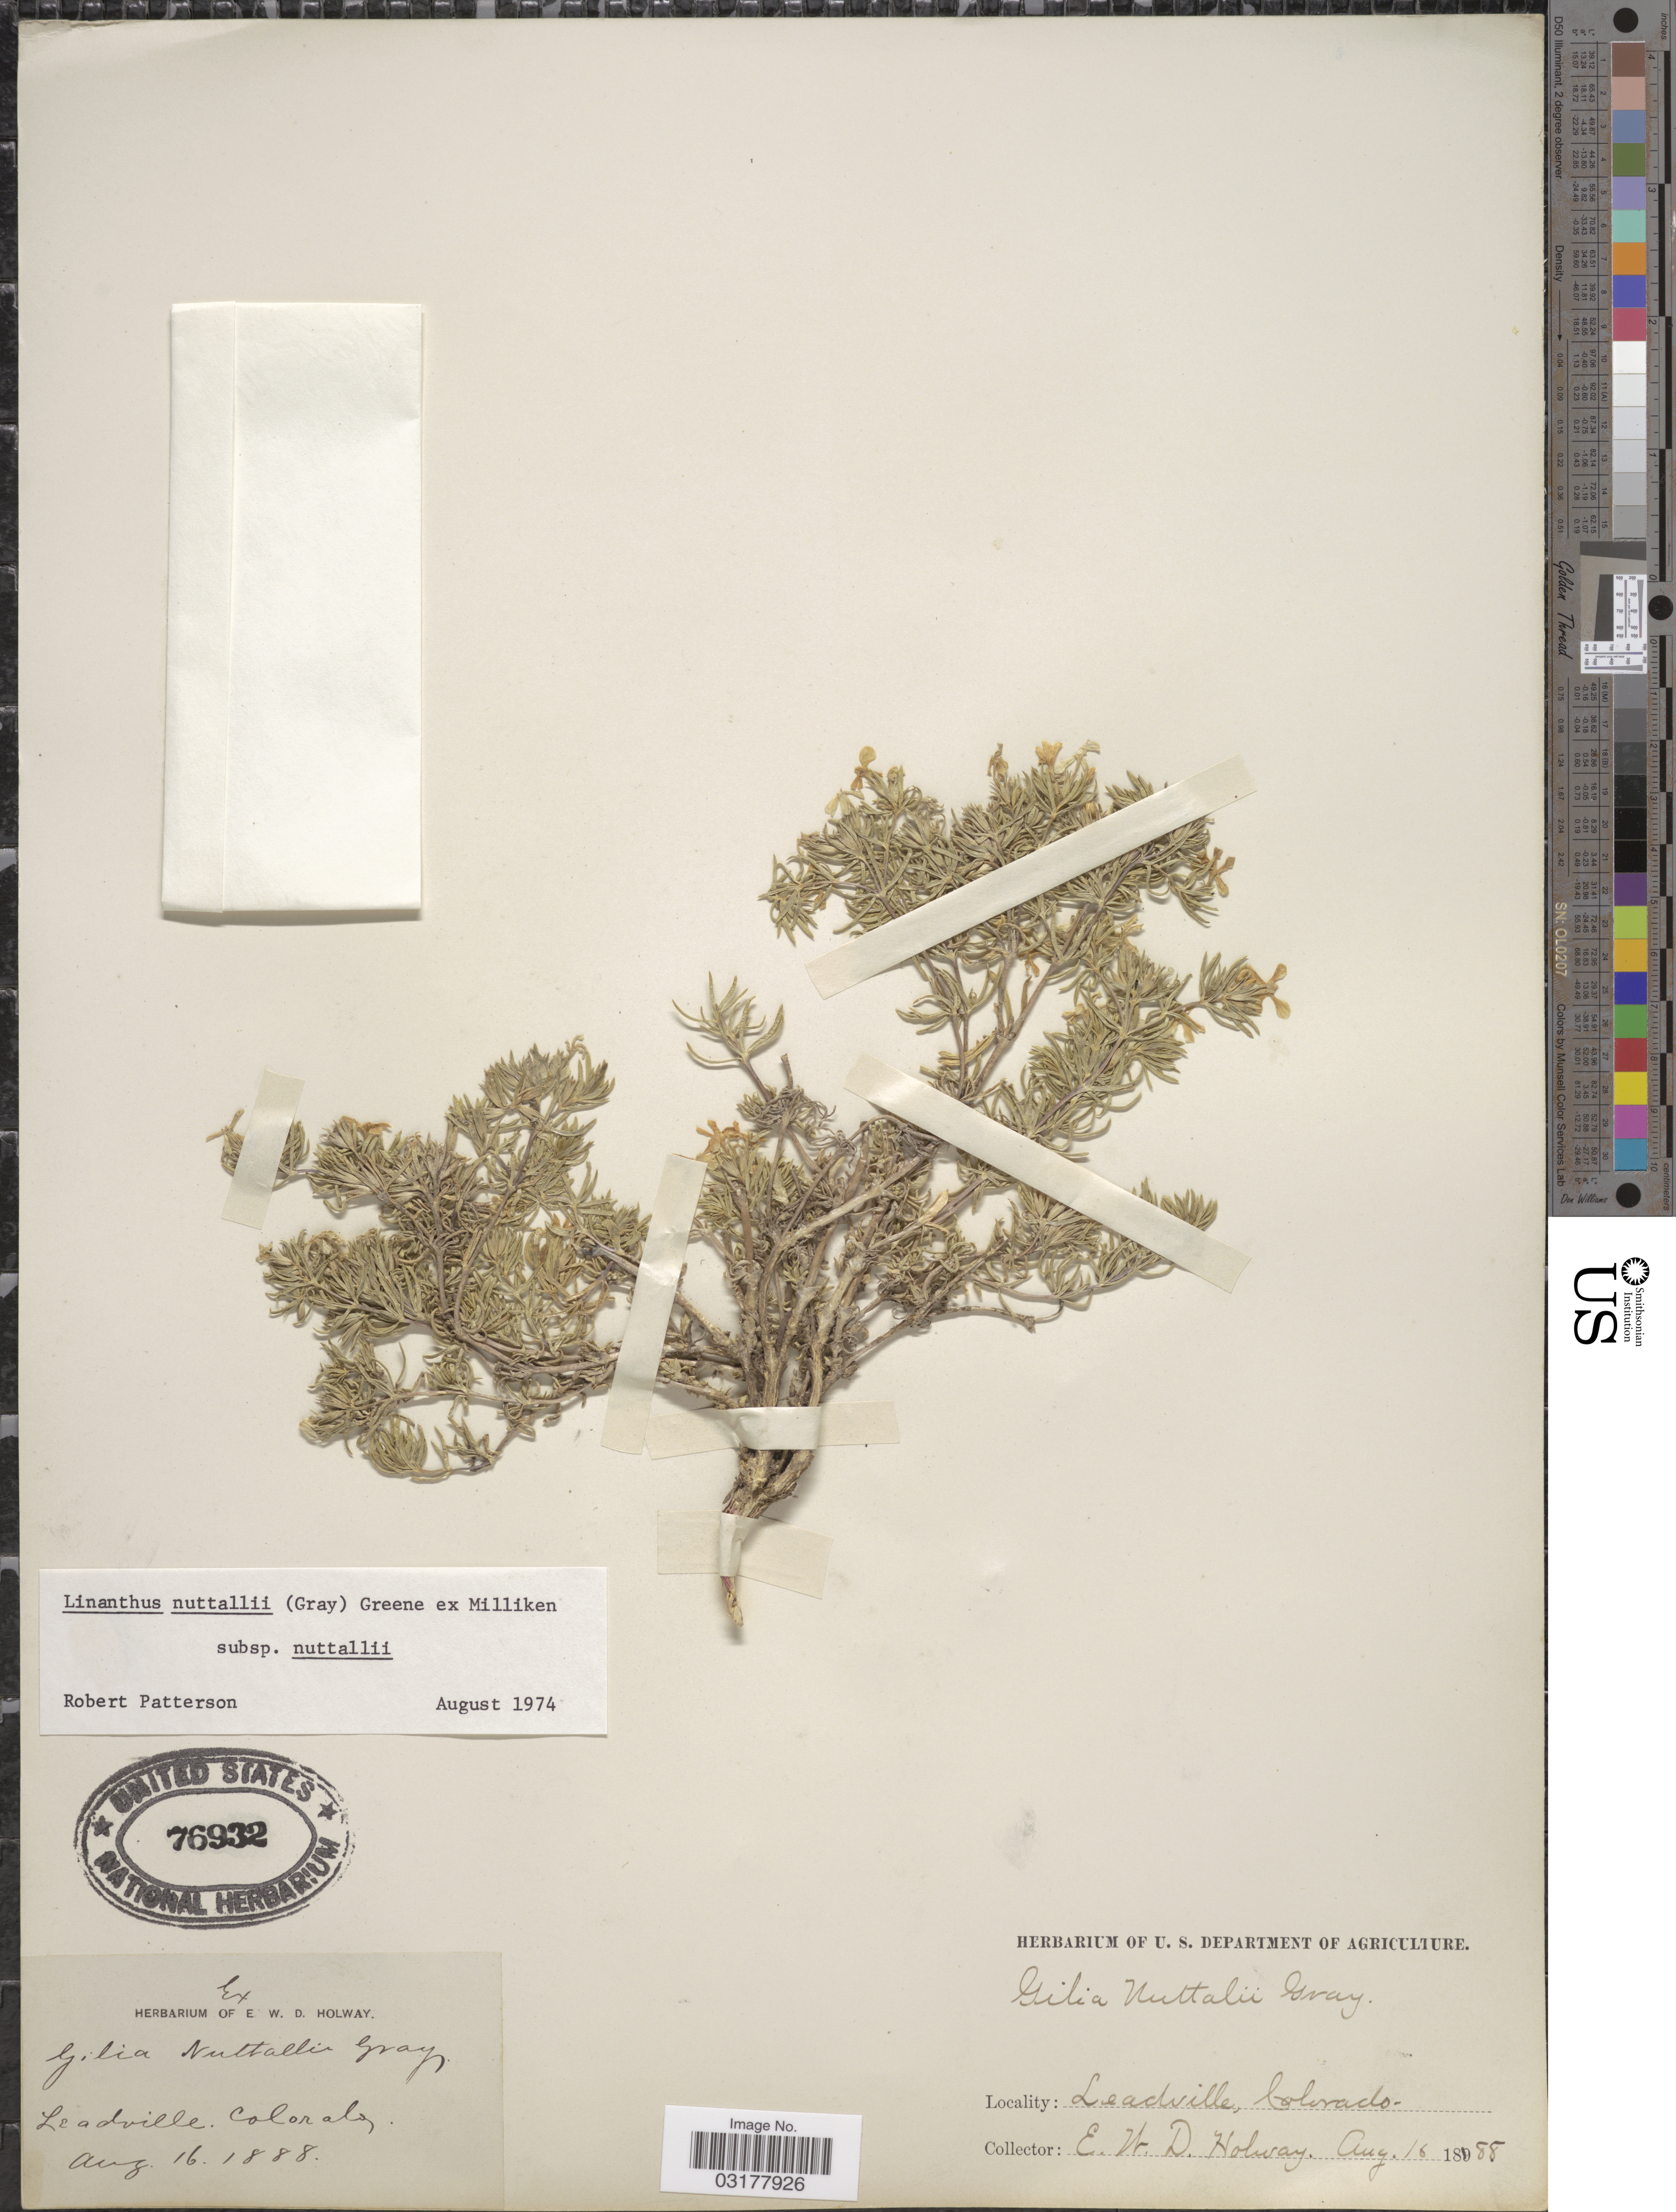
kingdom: Plantae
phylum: Tracheophyta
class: Magnoliopsida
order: Ericales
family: Polemoniaceae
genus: Leptosiphon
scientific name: Leptosiphon nuttallii subsp. nuttallii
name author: (A. Gray) J.M. Porter & L.A. Johnson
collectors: E. W. D. Holway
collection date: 1888-08-16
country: United States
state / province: Colorado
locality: Leadville.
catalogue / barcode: US 76932